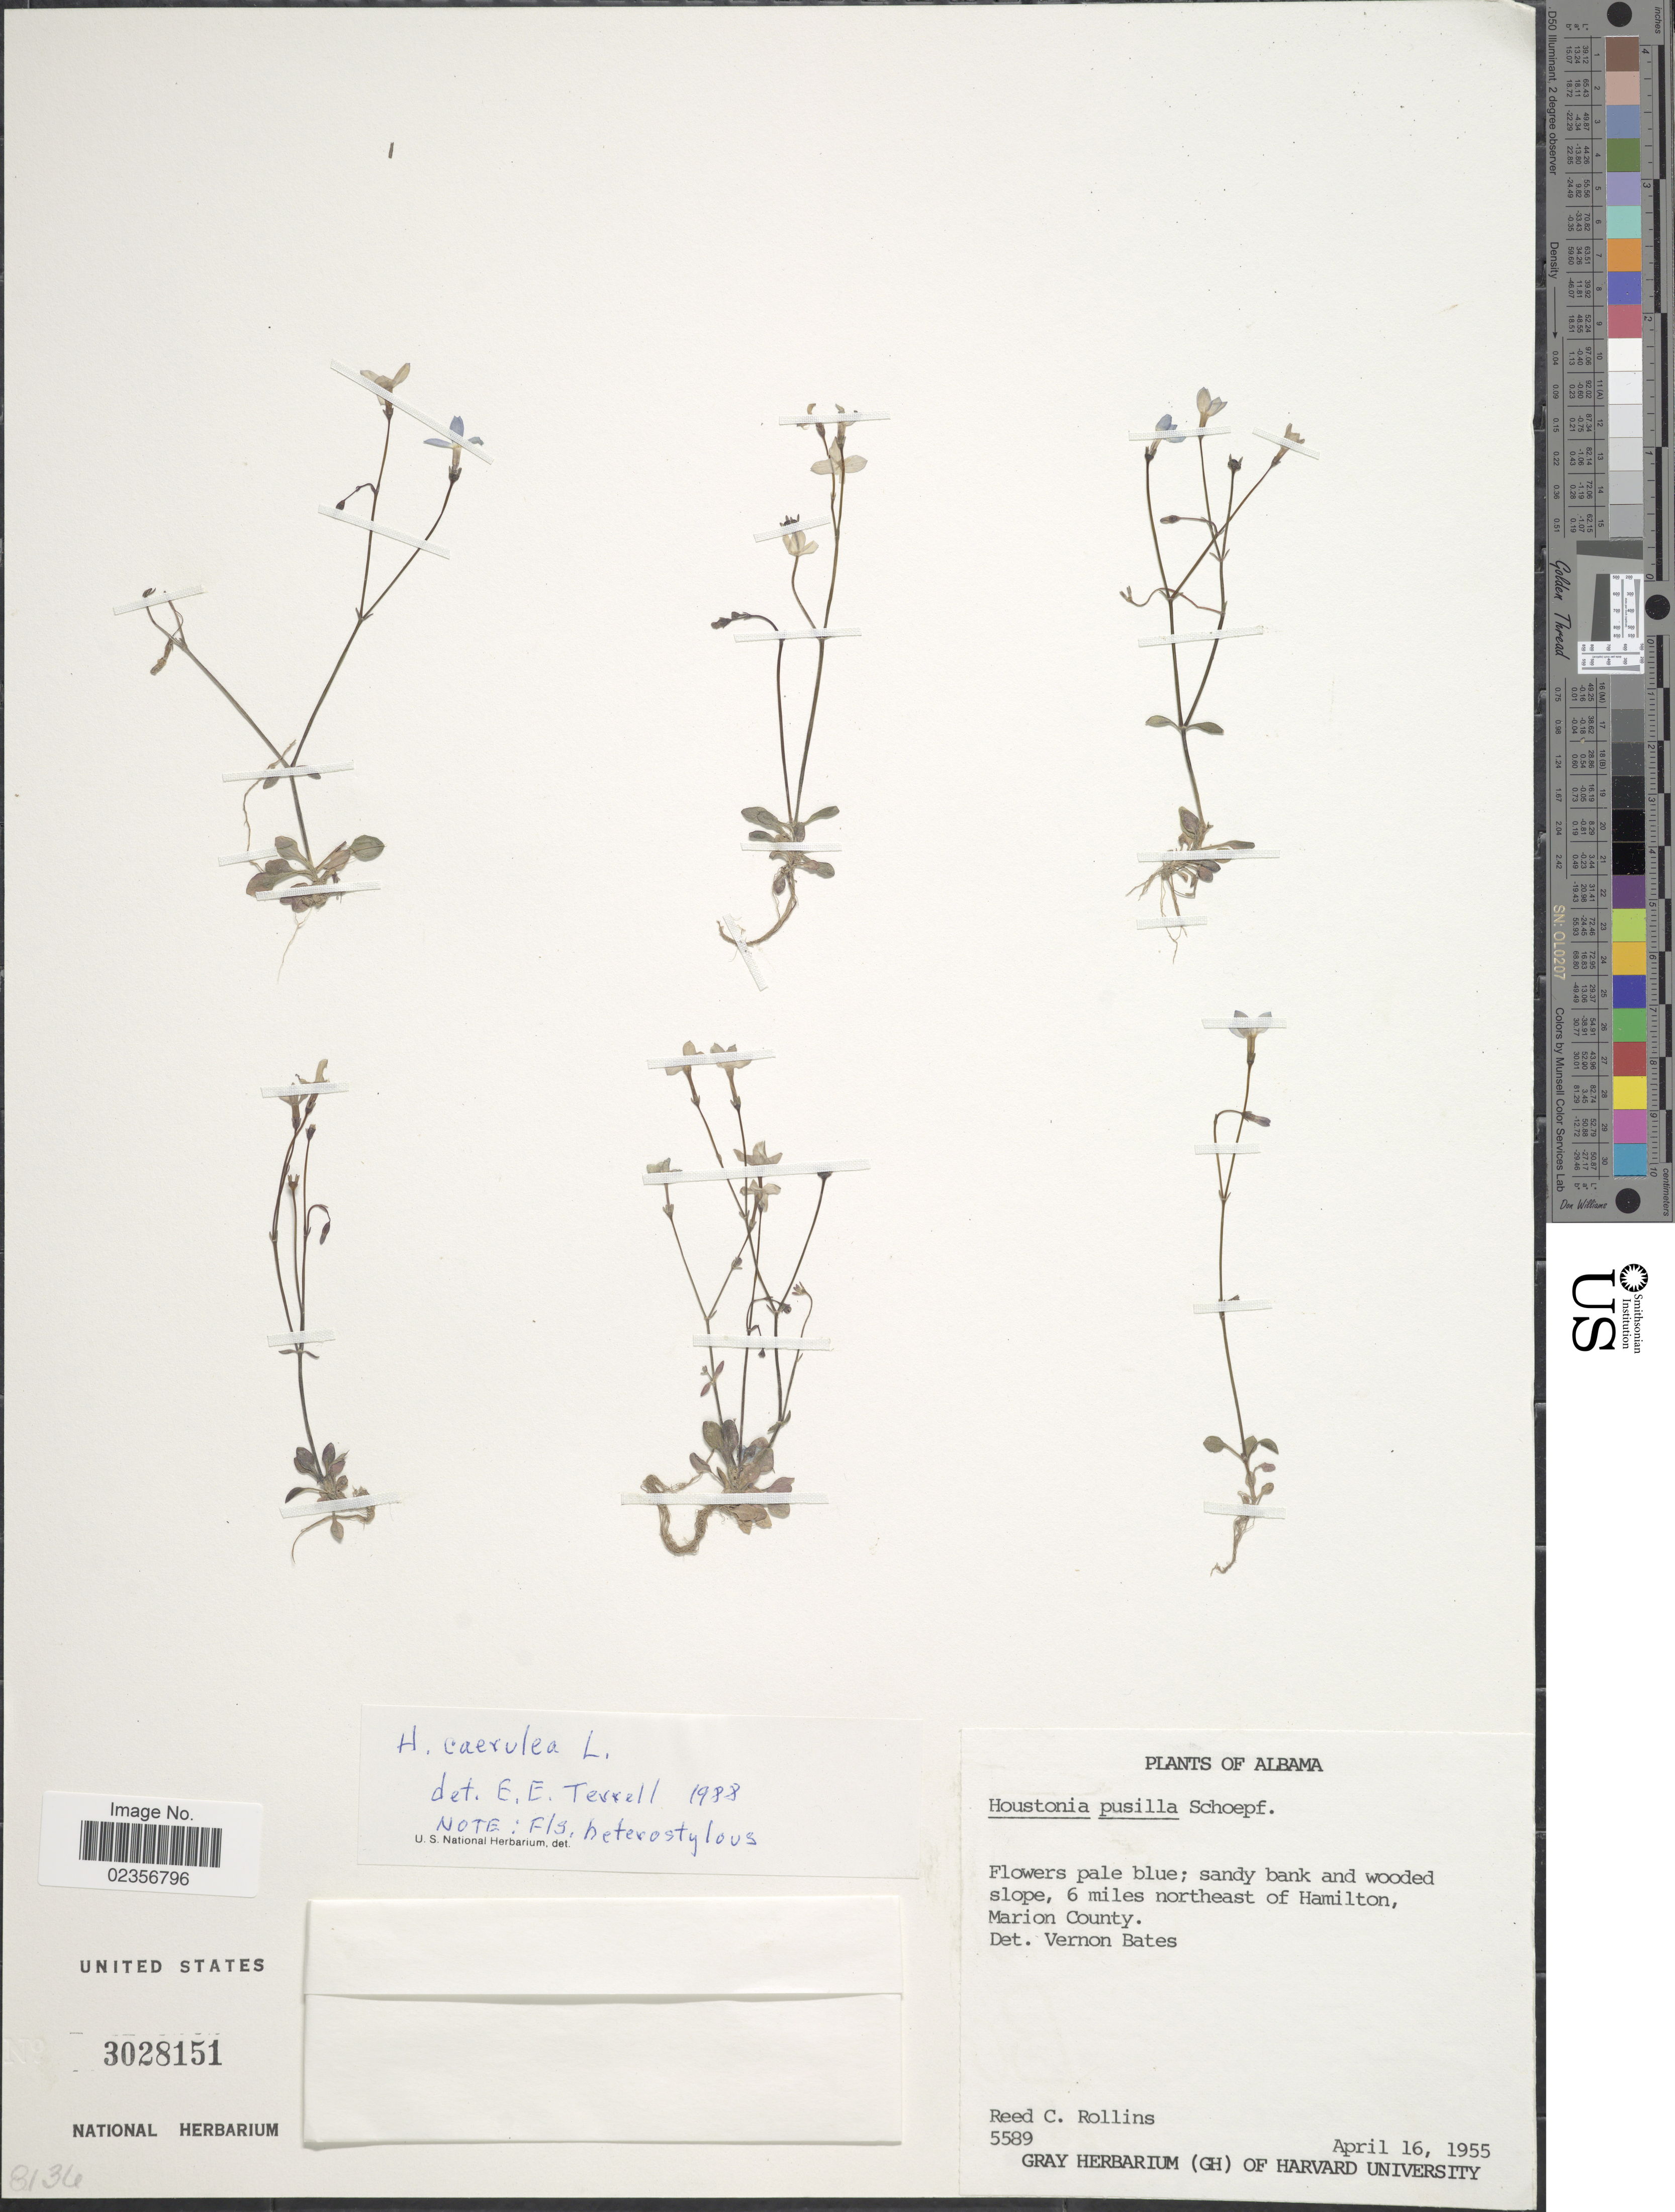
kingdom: Plantae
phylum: Tracheophyta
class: Magnoliopsida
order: Gentianales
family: Rubiaceae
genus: Houstonia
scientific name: Houstonia caerulea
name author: L.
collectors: R. C. Rollins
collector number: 5589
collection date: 1955-04-16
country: United States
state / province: Alabama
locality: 6 miles northeast of Hamilton, Marion County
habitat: sandy bank and wooded slope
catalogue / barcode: US 3028151